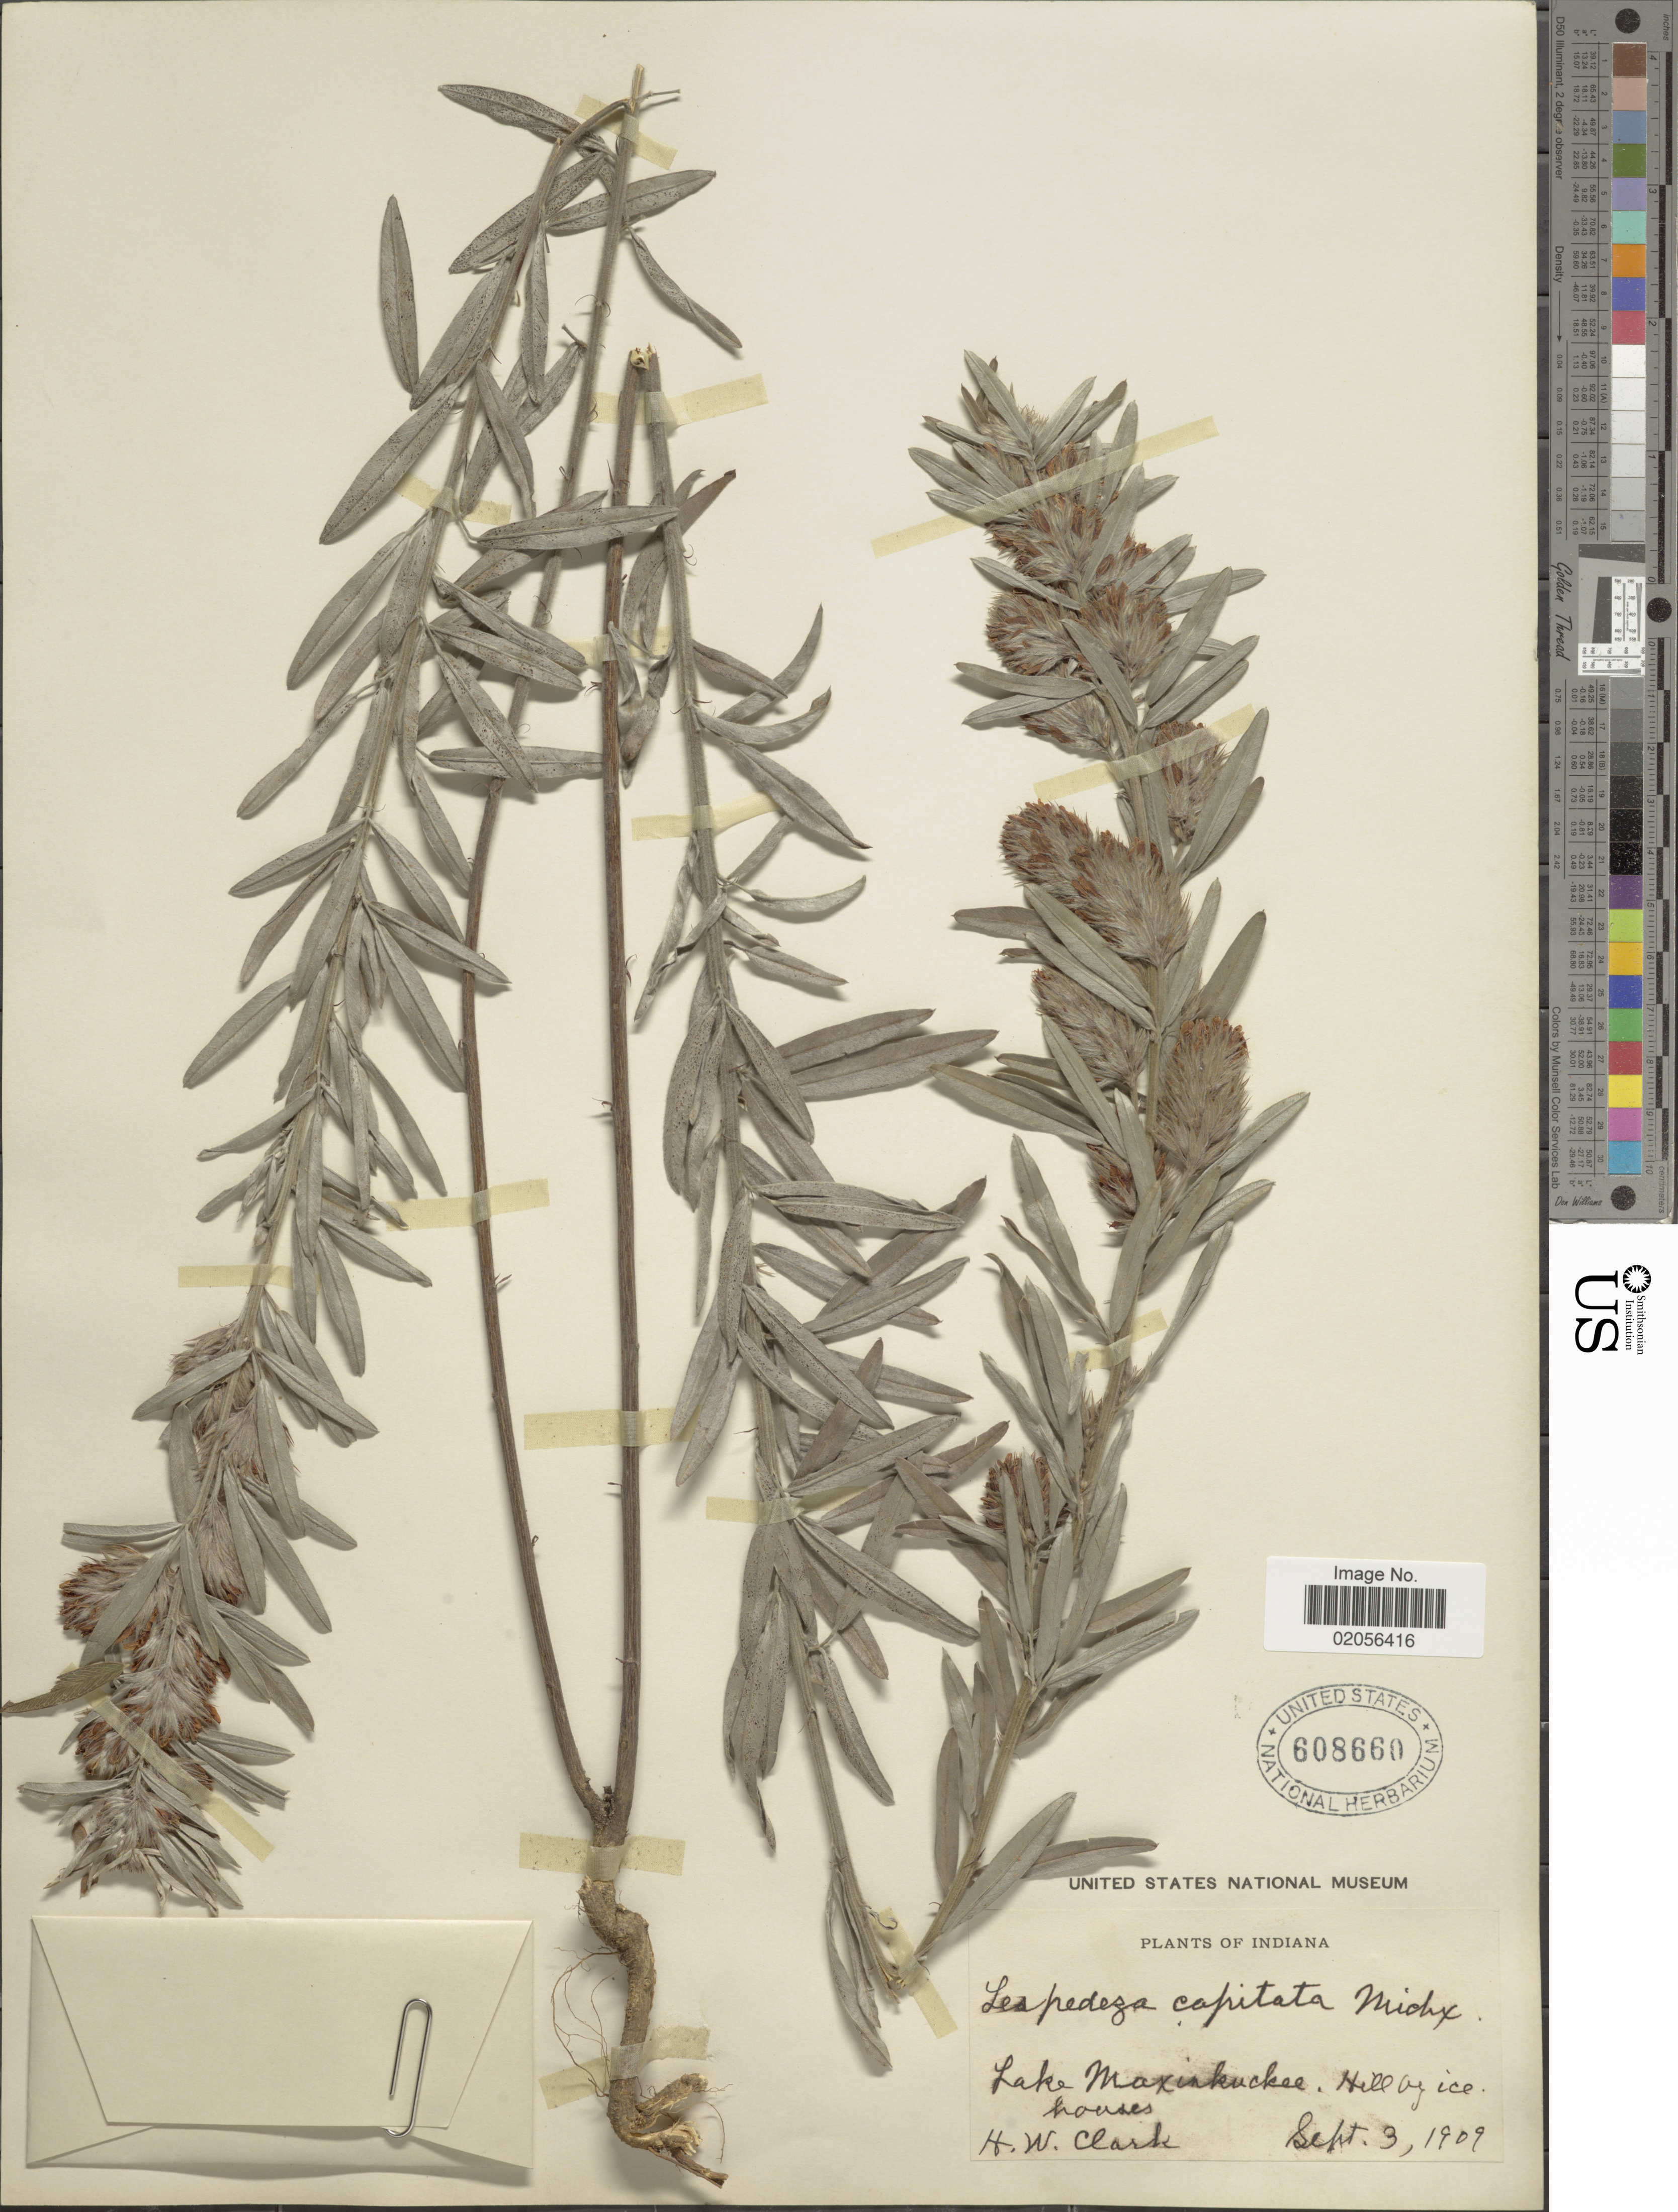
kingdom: Plantae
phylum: Tracheophyta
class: Magnoliopsida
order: Fabales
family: Fabaceae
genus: Lespedeza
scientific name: Lespedeza capitata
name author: Michx.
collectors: H. W. Clark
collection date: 1909-09-03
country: United States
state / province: Indiana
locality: Lake Maxinkuckee, Hill by ice houses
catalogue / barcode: US 608660